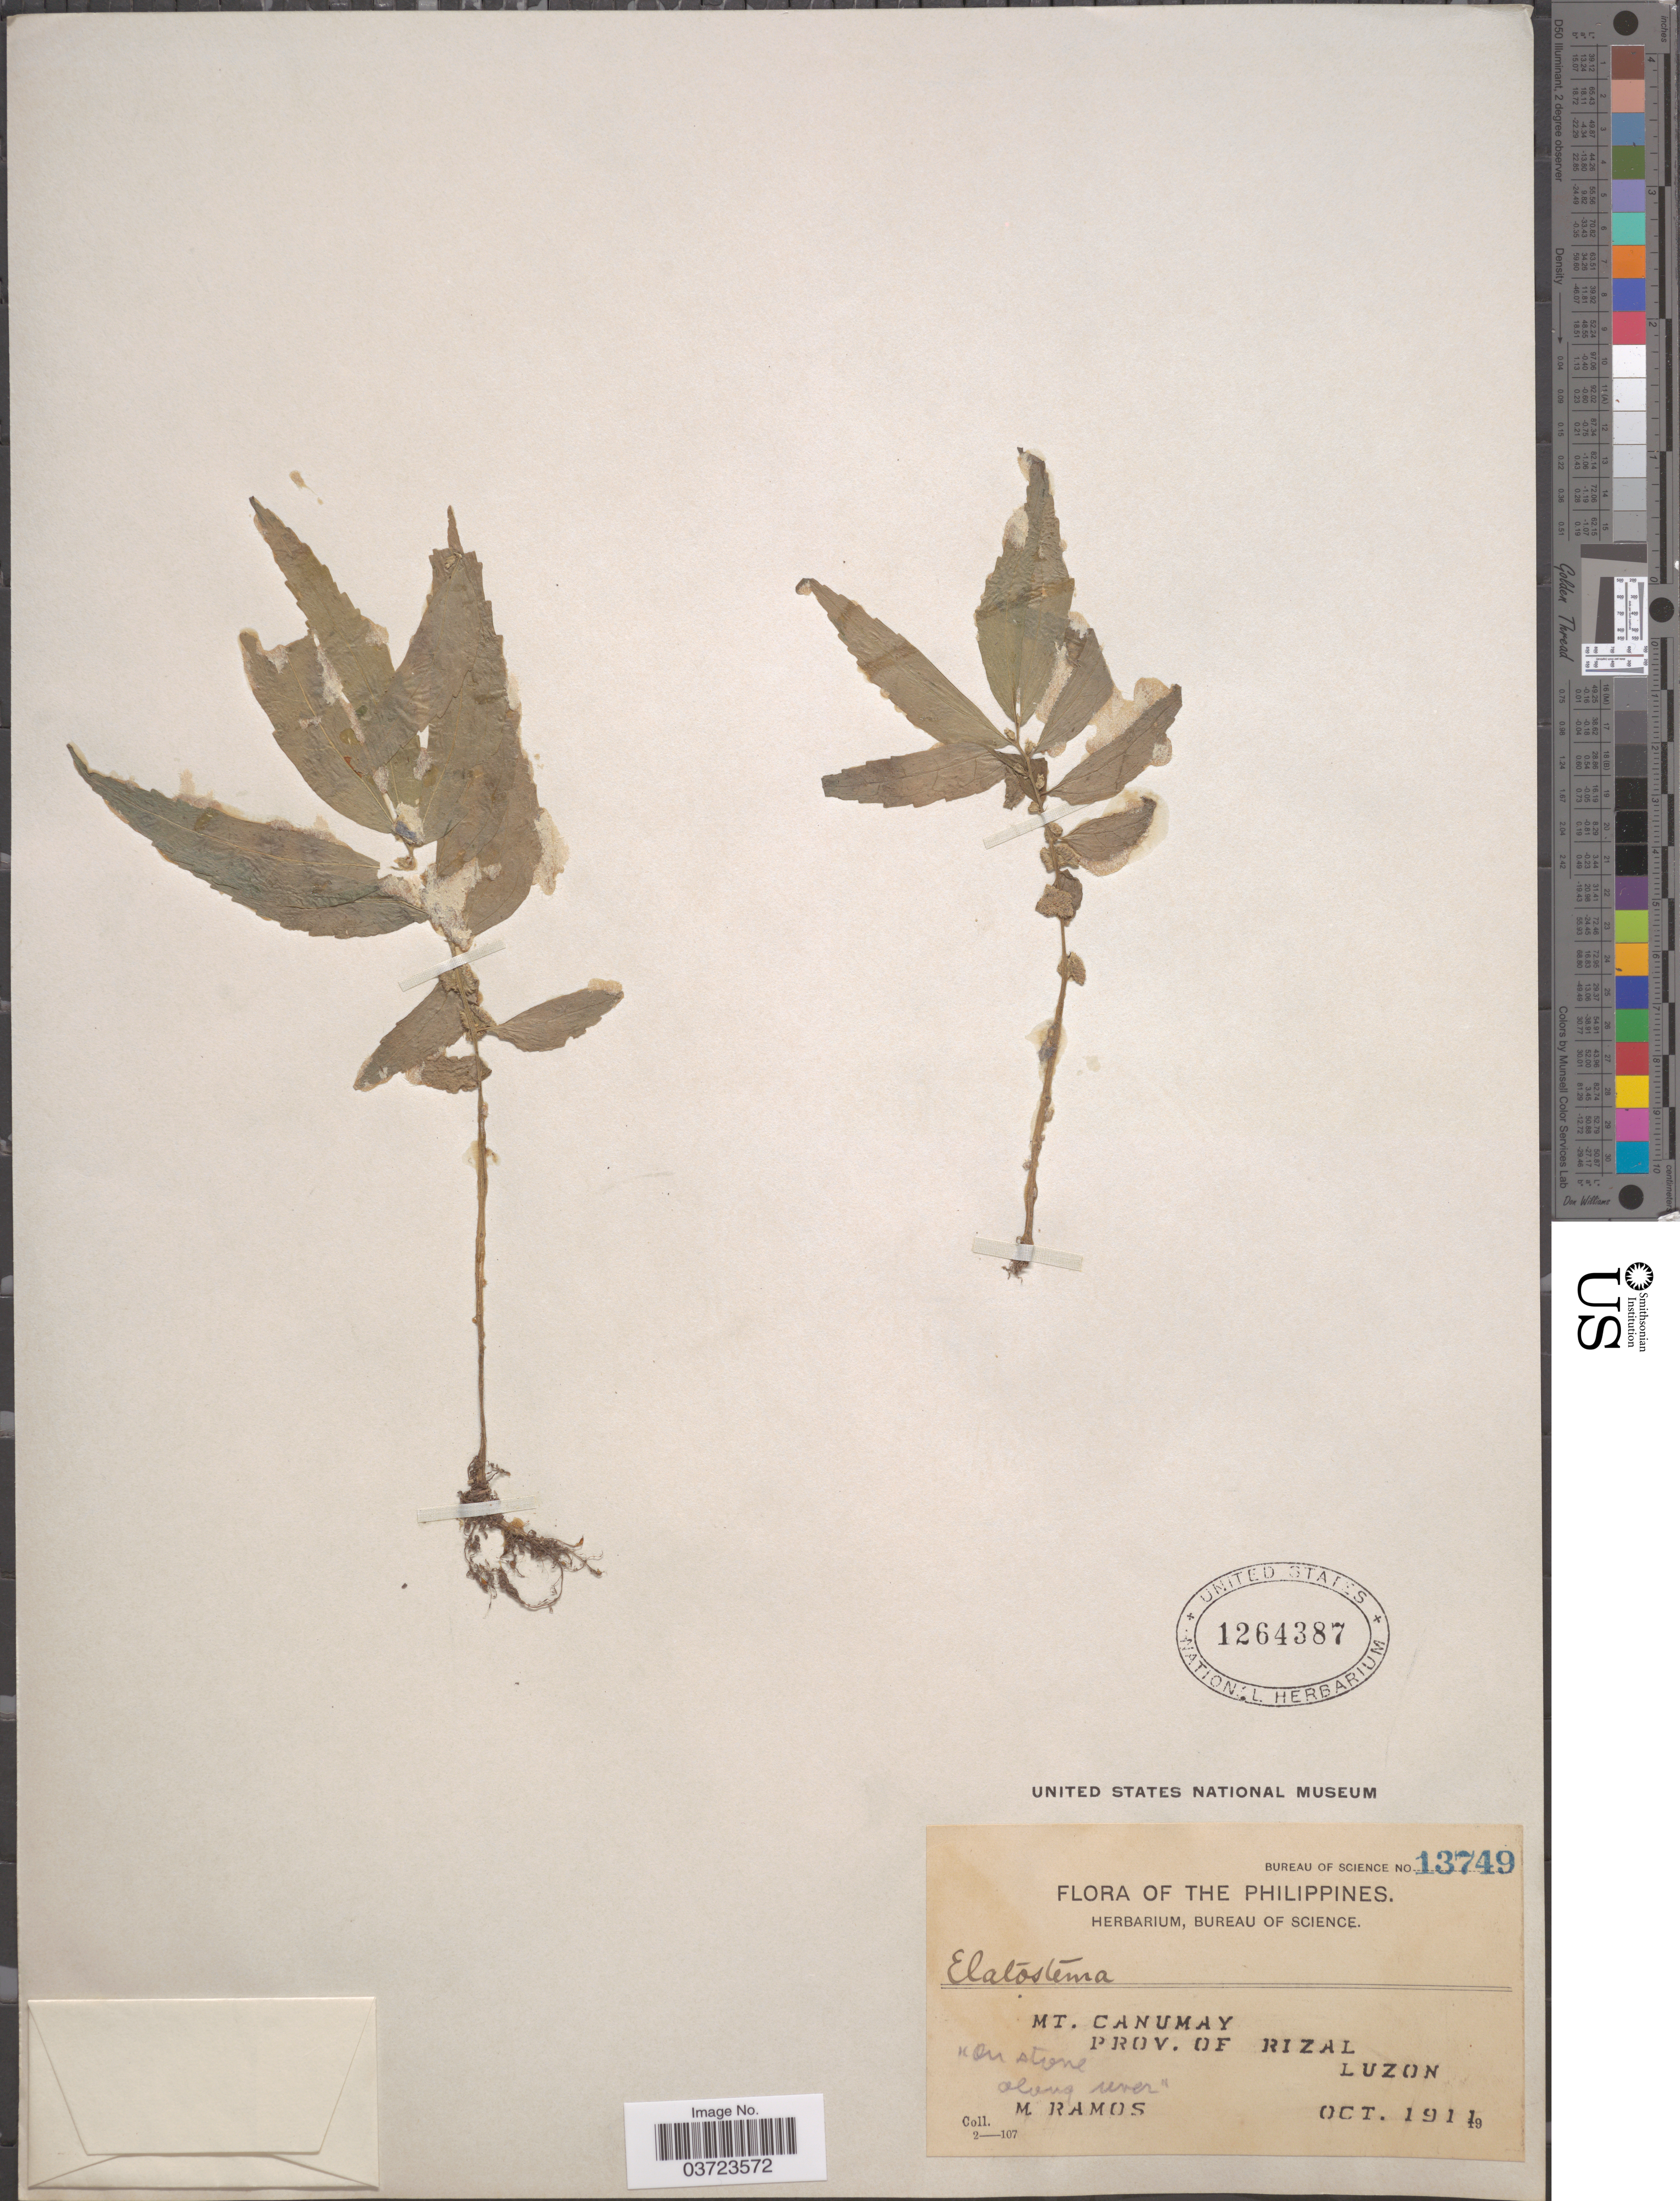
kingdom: Plantae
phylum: Tracheophyta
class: Magnoliopsida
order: Rosales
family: Urticaceae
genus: Elatostema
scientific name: Elatostema sp.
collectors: M. Ramos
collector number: Bureau of Science 13749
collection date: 1911-10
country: Philippines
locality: Mt. Canumay. Prov. of Rizal. Luzon.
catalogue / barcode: US 1264387